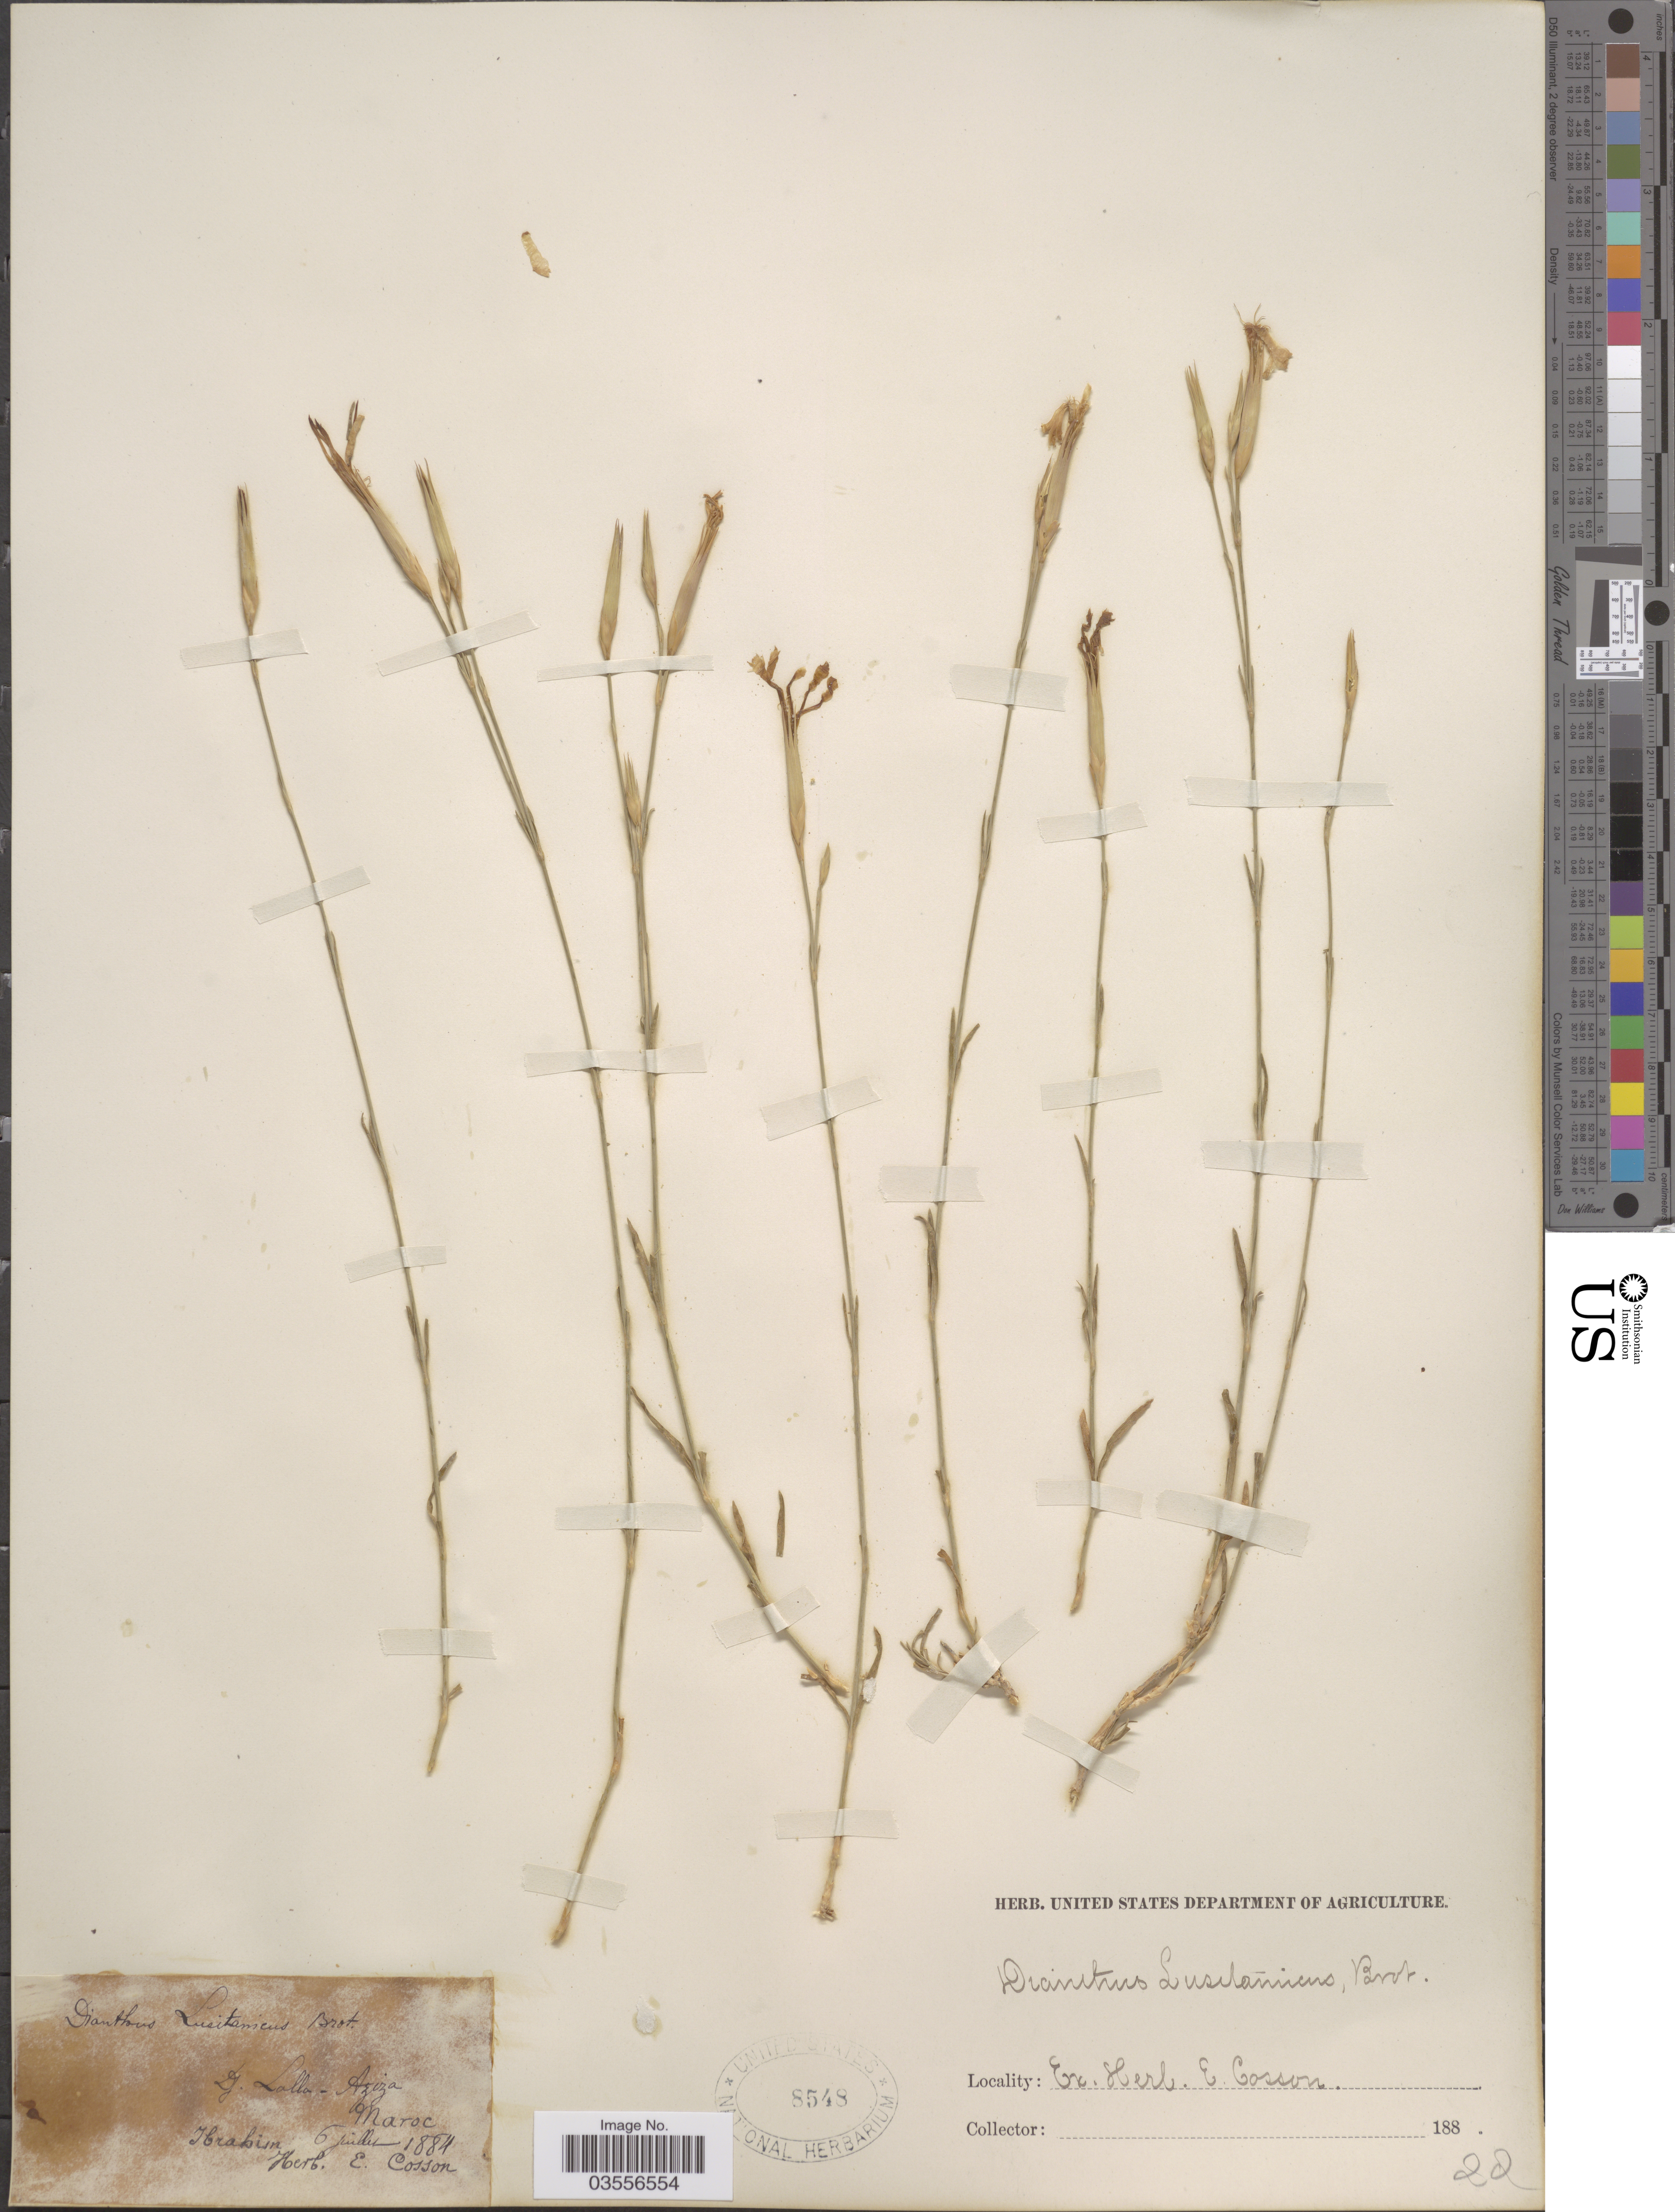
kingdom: Plantae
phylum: Tracheophyta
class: Magnoliopsida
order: Caryophyllales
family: Caryophyllaceae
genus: Dianthus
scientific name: Dianthus lusitanus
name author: Brot.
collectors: -. Ibrahim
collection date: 1884-07-06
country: Morocco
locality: Dj. Lalla-Aziza. Maroc.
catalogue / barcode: US 8548